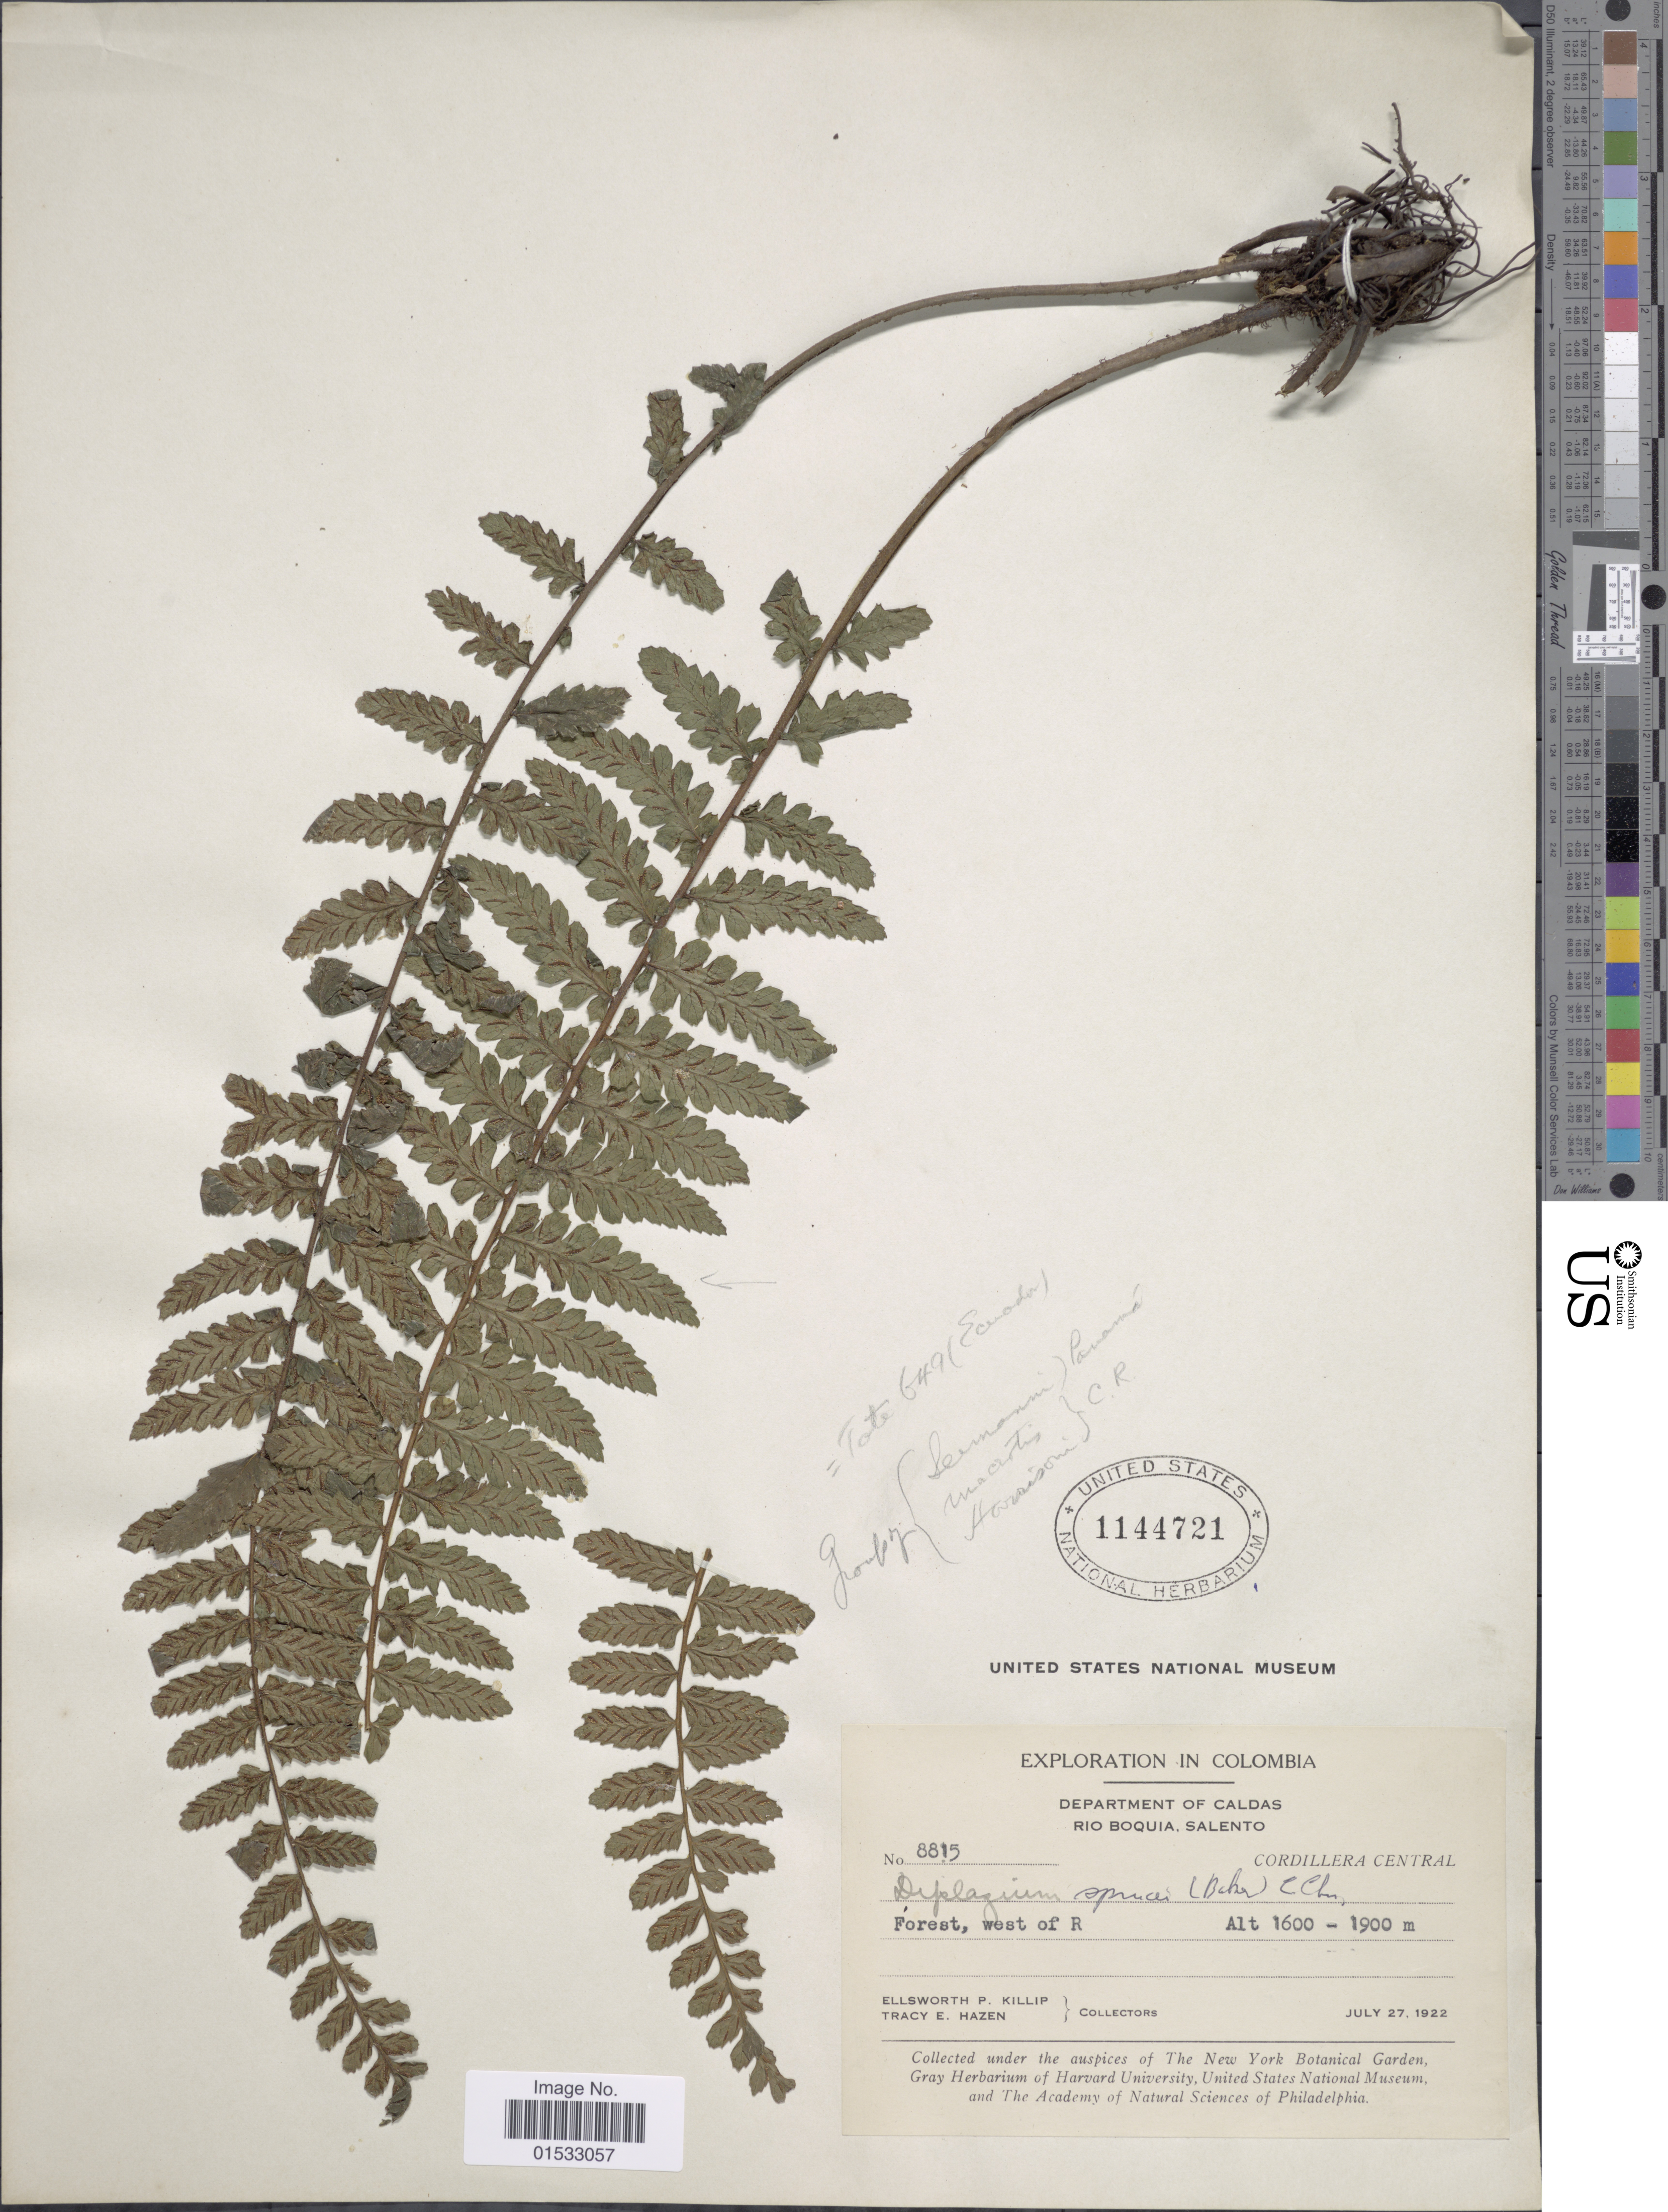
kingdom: Plantae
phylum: Tracheophyta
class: Polypodiopsida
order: Polypodiales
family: Athyriaceae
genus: Diplazium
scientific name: Diplazium sprucei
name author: (Baker) C. Chr.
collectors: E. P. Killip & T. E. Hazen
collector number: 8815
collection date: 1922-07-27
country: Colombia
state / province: Caldas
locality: Rio Boquia, Salento, Cordillera Central, forest, west of R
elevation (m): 1600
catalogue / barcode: US 1144721